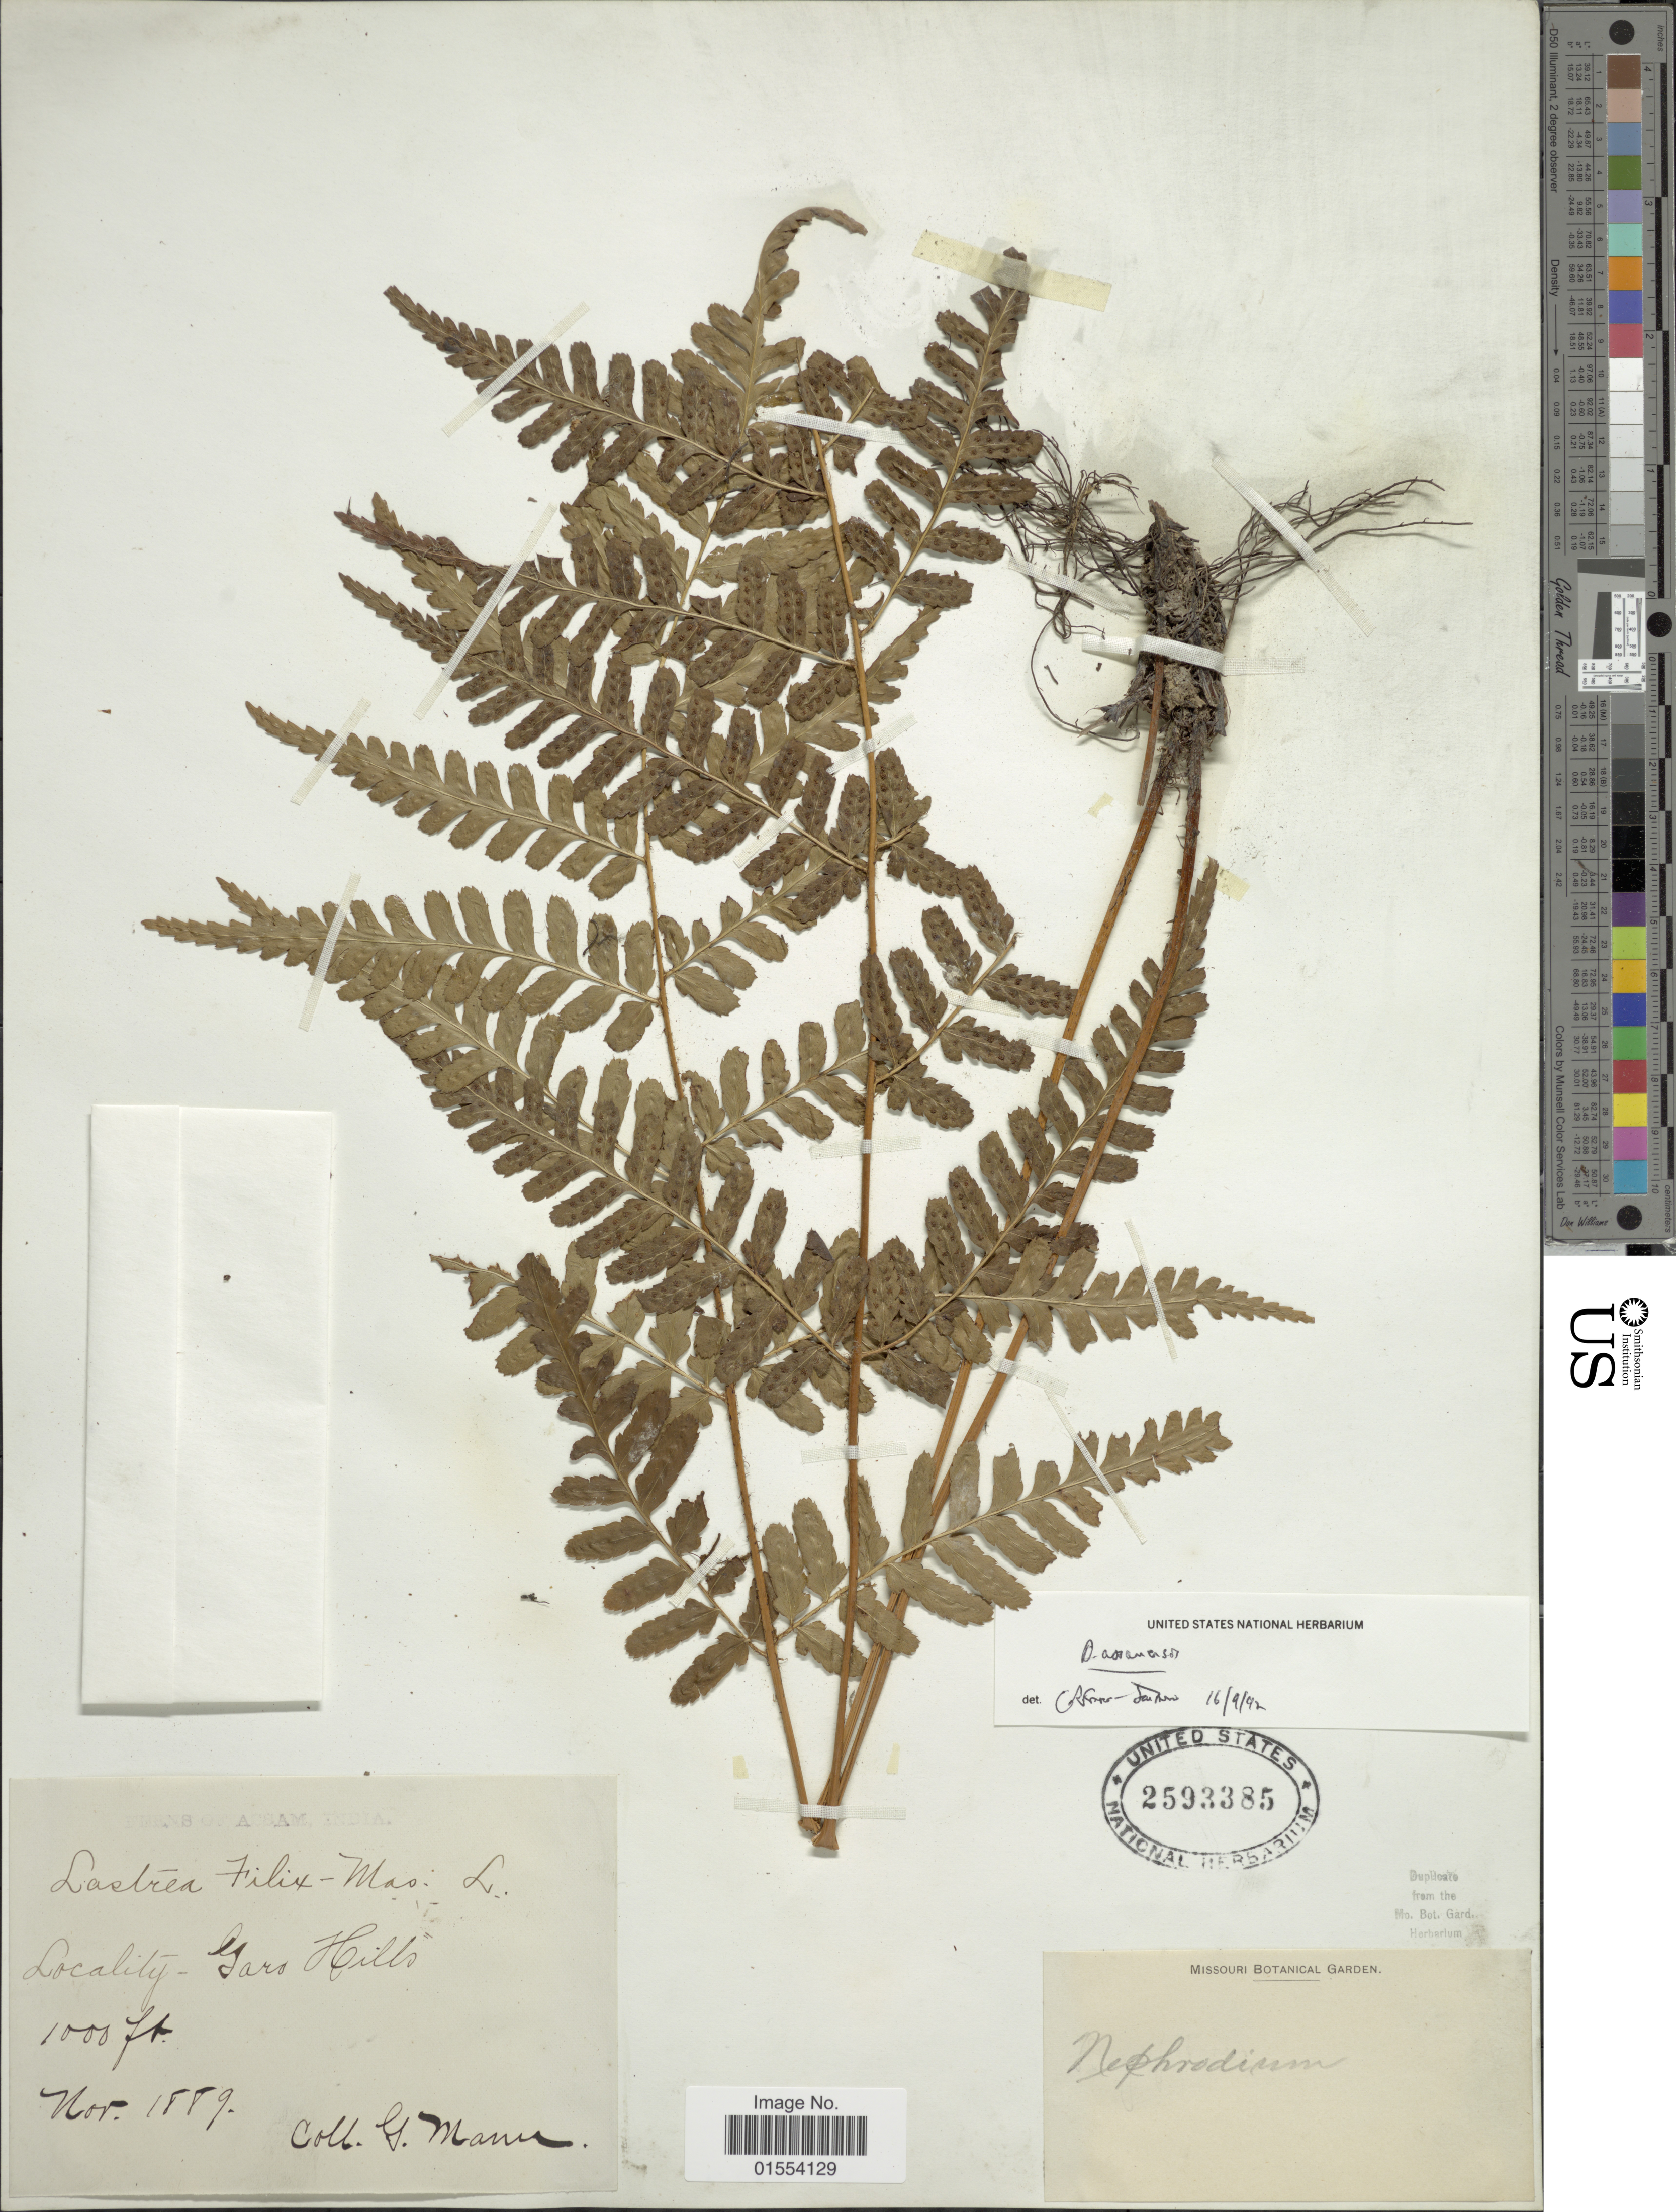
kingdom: Plantae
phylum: Tracheophyta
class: Polypodiopsida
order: Polypodiales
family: Dryopteridaceae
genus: Dryopteris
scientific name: Dryopteris filix-mas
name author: (L.) Schott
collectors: G. Mann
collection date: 1889-11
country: India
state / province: Meghalaya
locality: Garo Hills.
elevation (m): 305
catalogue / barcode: US 2593385